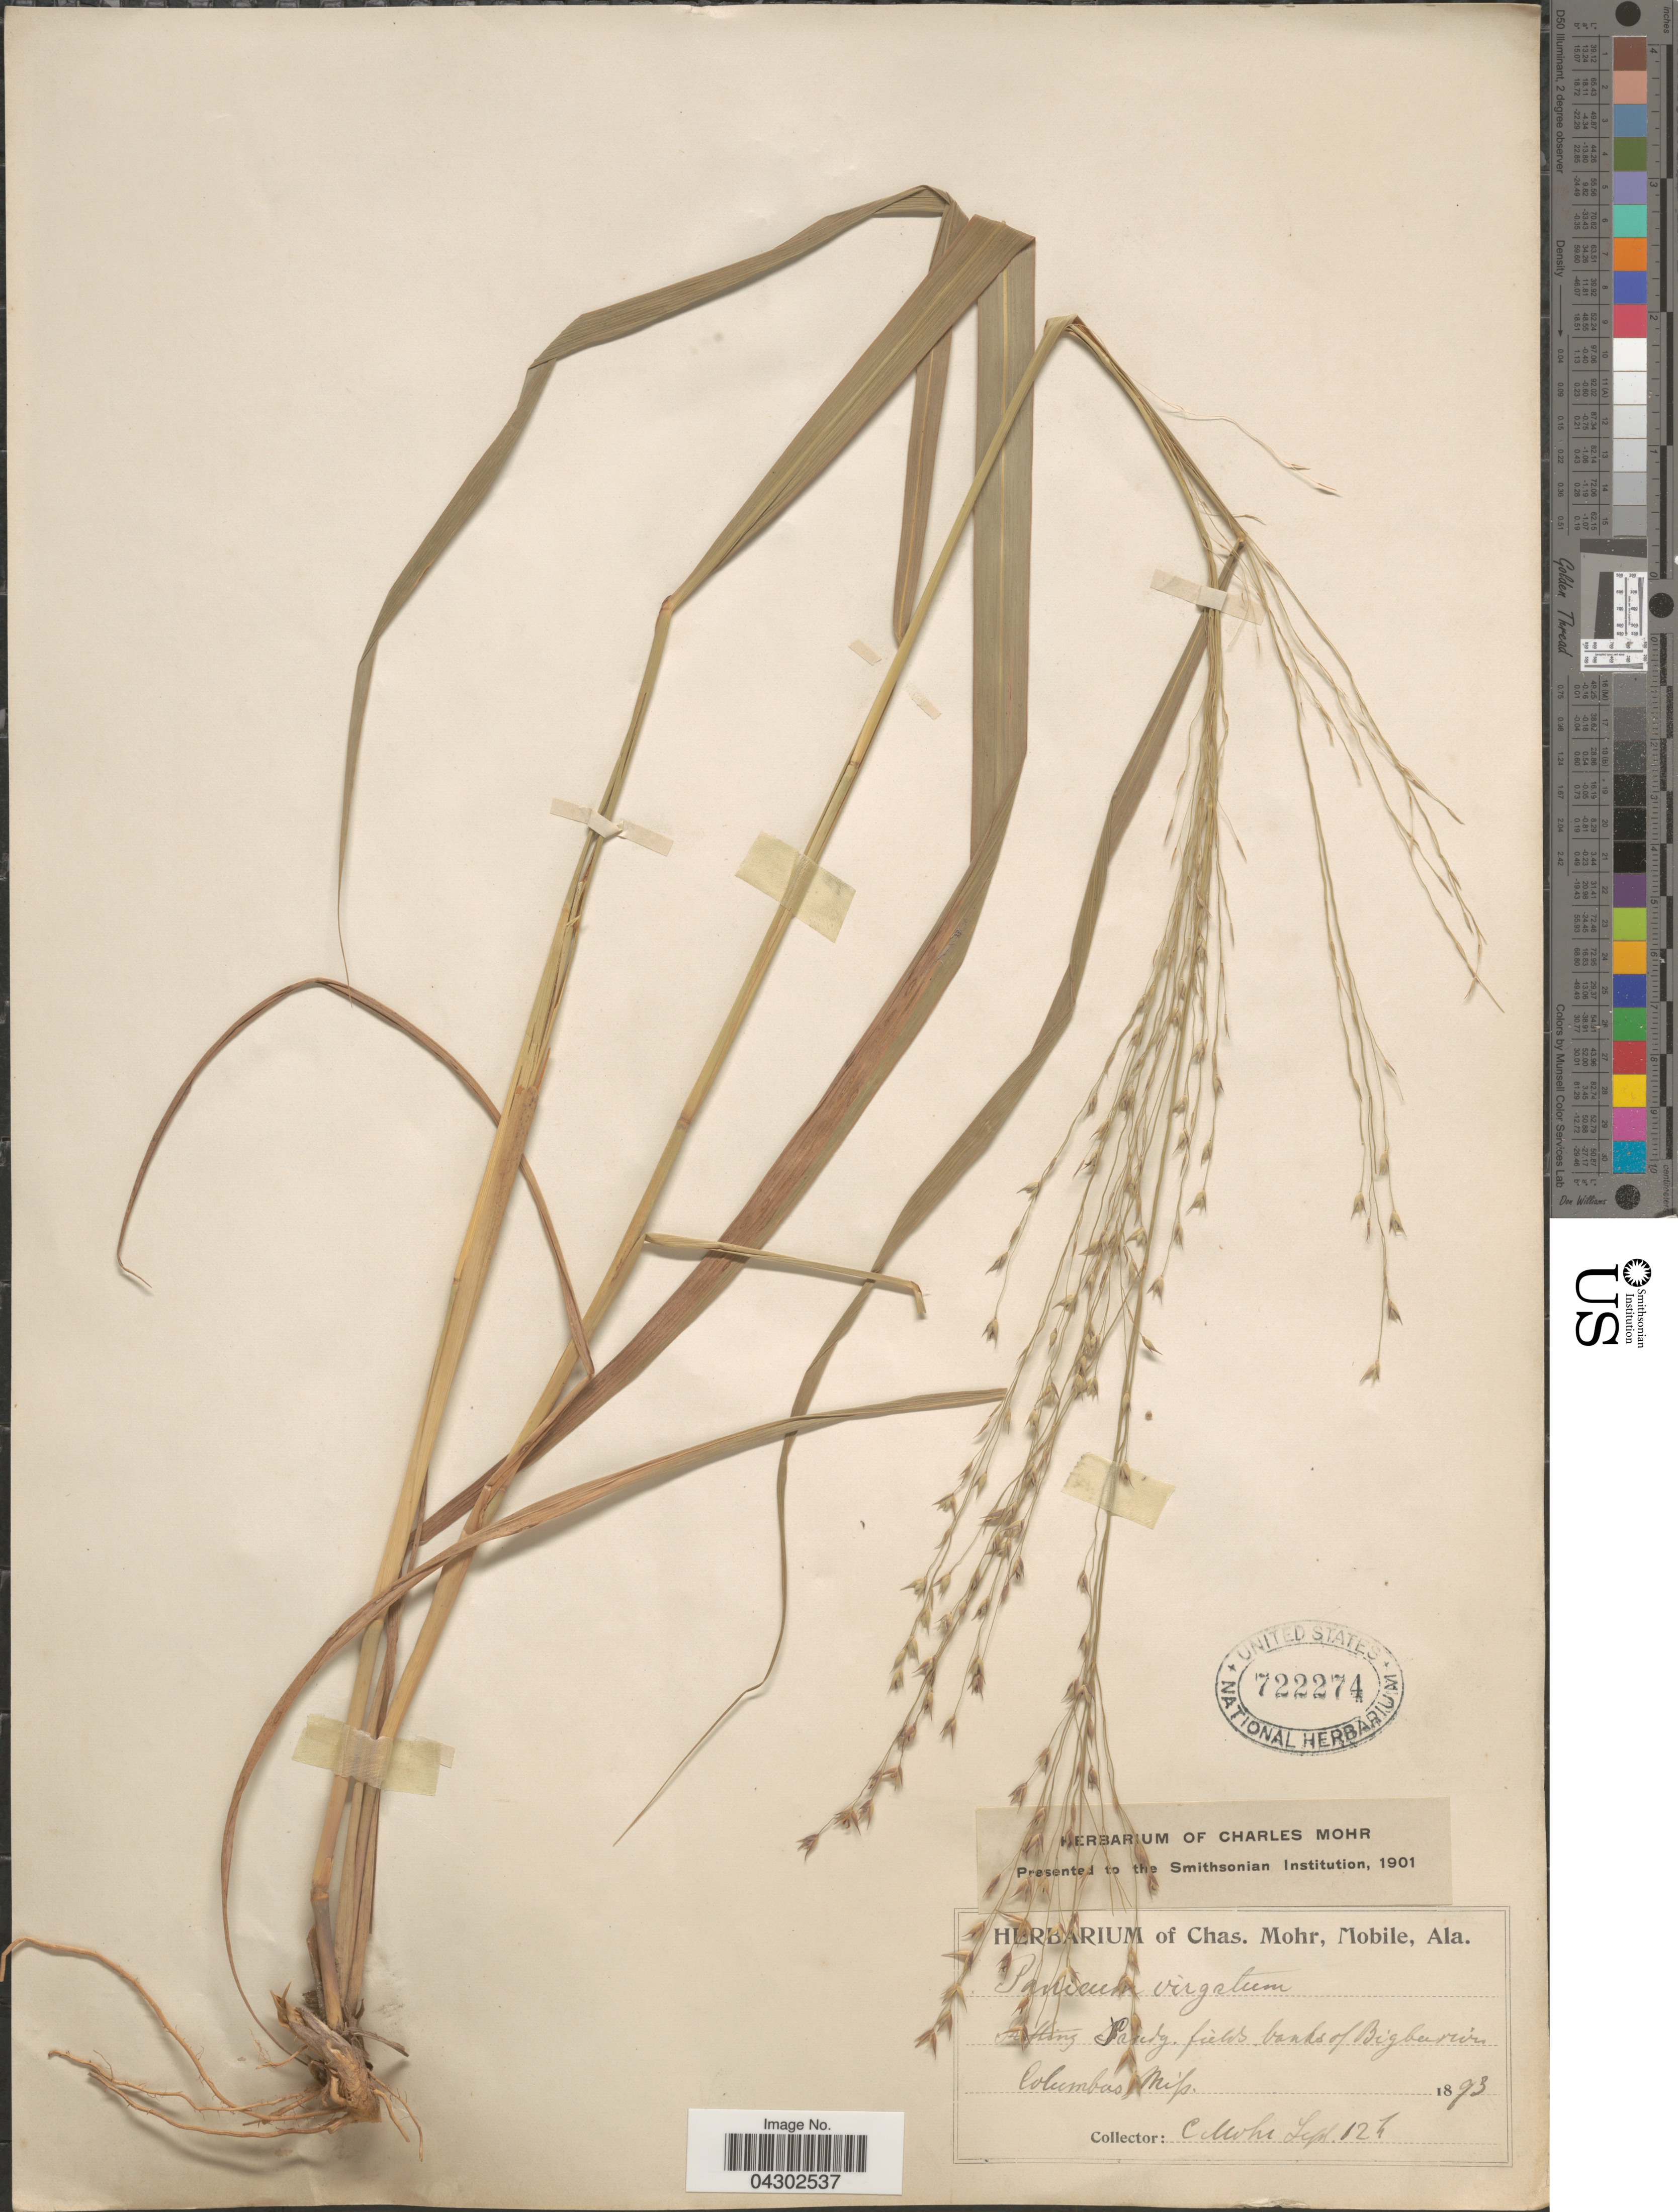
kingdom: Plantae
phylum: Tracheophyta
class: Liliopsida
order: Poales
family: Poaceae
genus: Panicum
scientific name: Panicum virgatum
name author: L.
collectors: Mohr, C. T. (herbarium)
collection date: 1893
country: United States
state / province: Mississippi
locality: Sandy fields, banks of Big barren's Columbas.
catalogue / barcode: US 722274